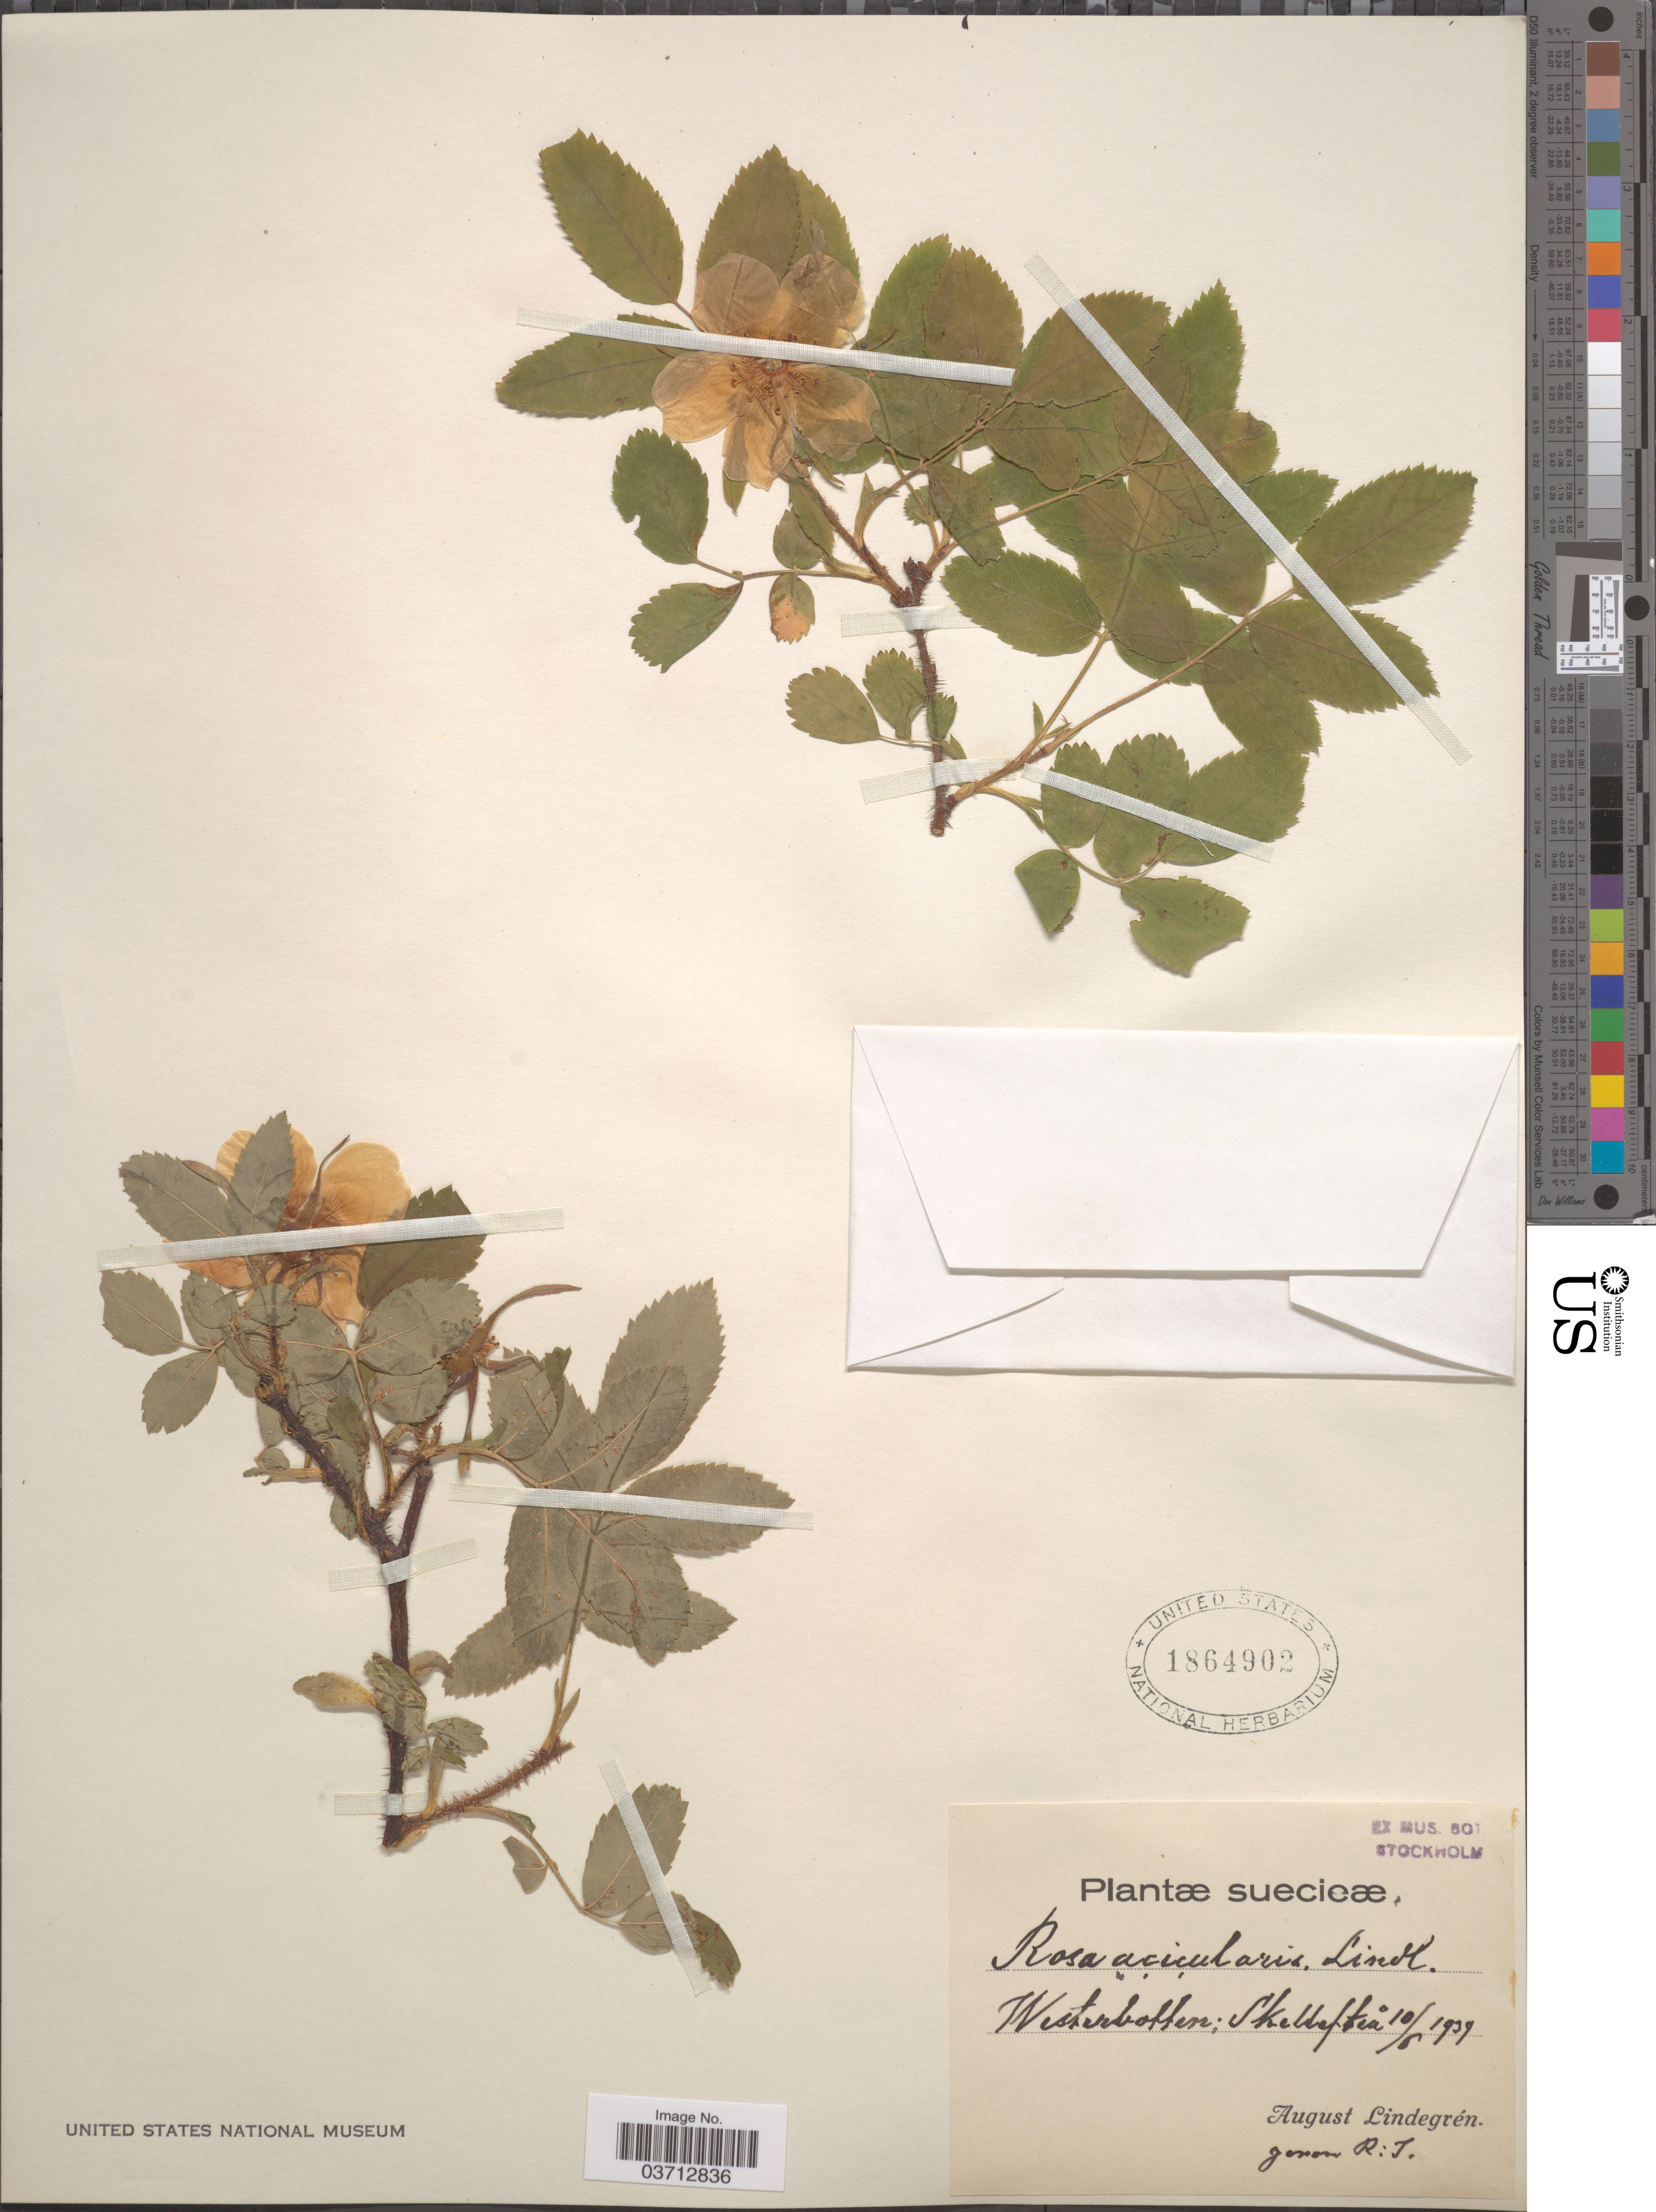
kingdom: Plantae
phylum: Tracheophyta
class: Magnoliopsida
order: Rosales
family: Rosaceae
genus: Rosa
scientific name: Rosa acicularis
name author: Lindl.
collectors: A. Lindegrén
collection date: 1939-06-10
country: Sweden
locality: Suecieæ. Westerbotten; Skellefteå.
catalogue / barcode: US 1864902